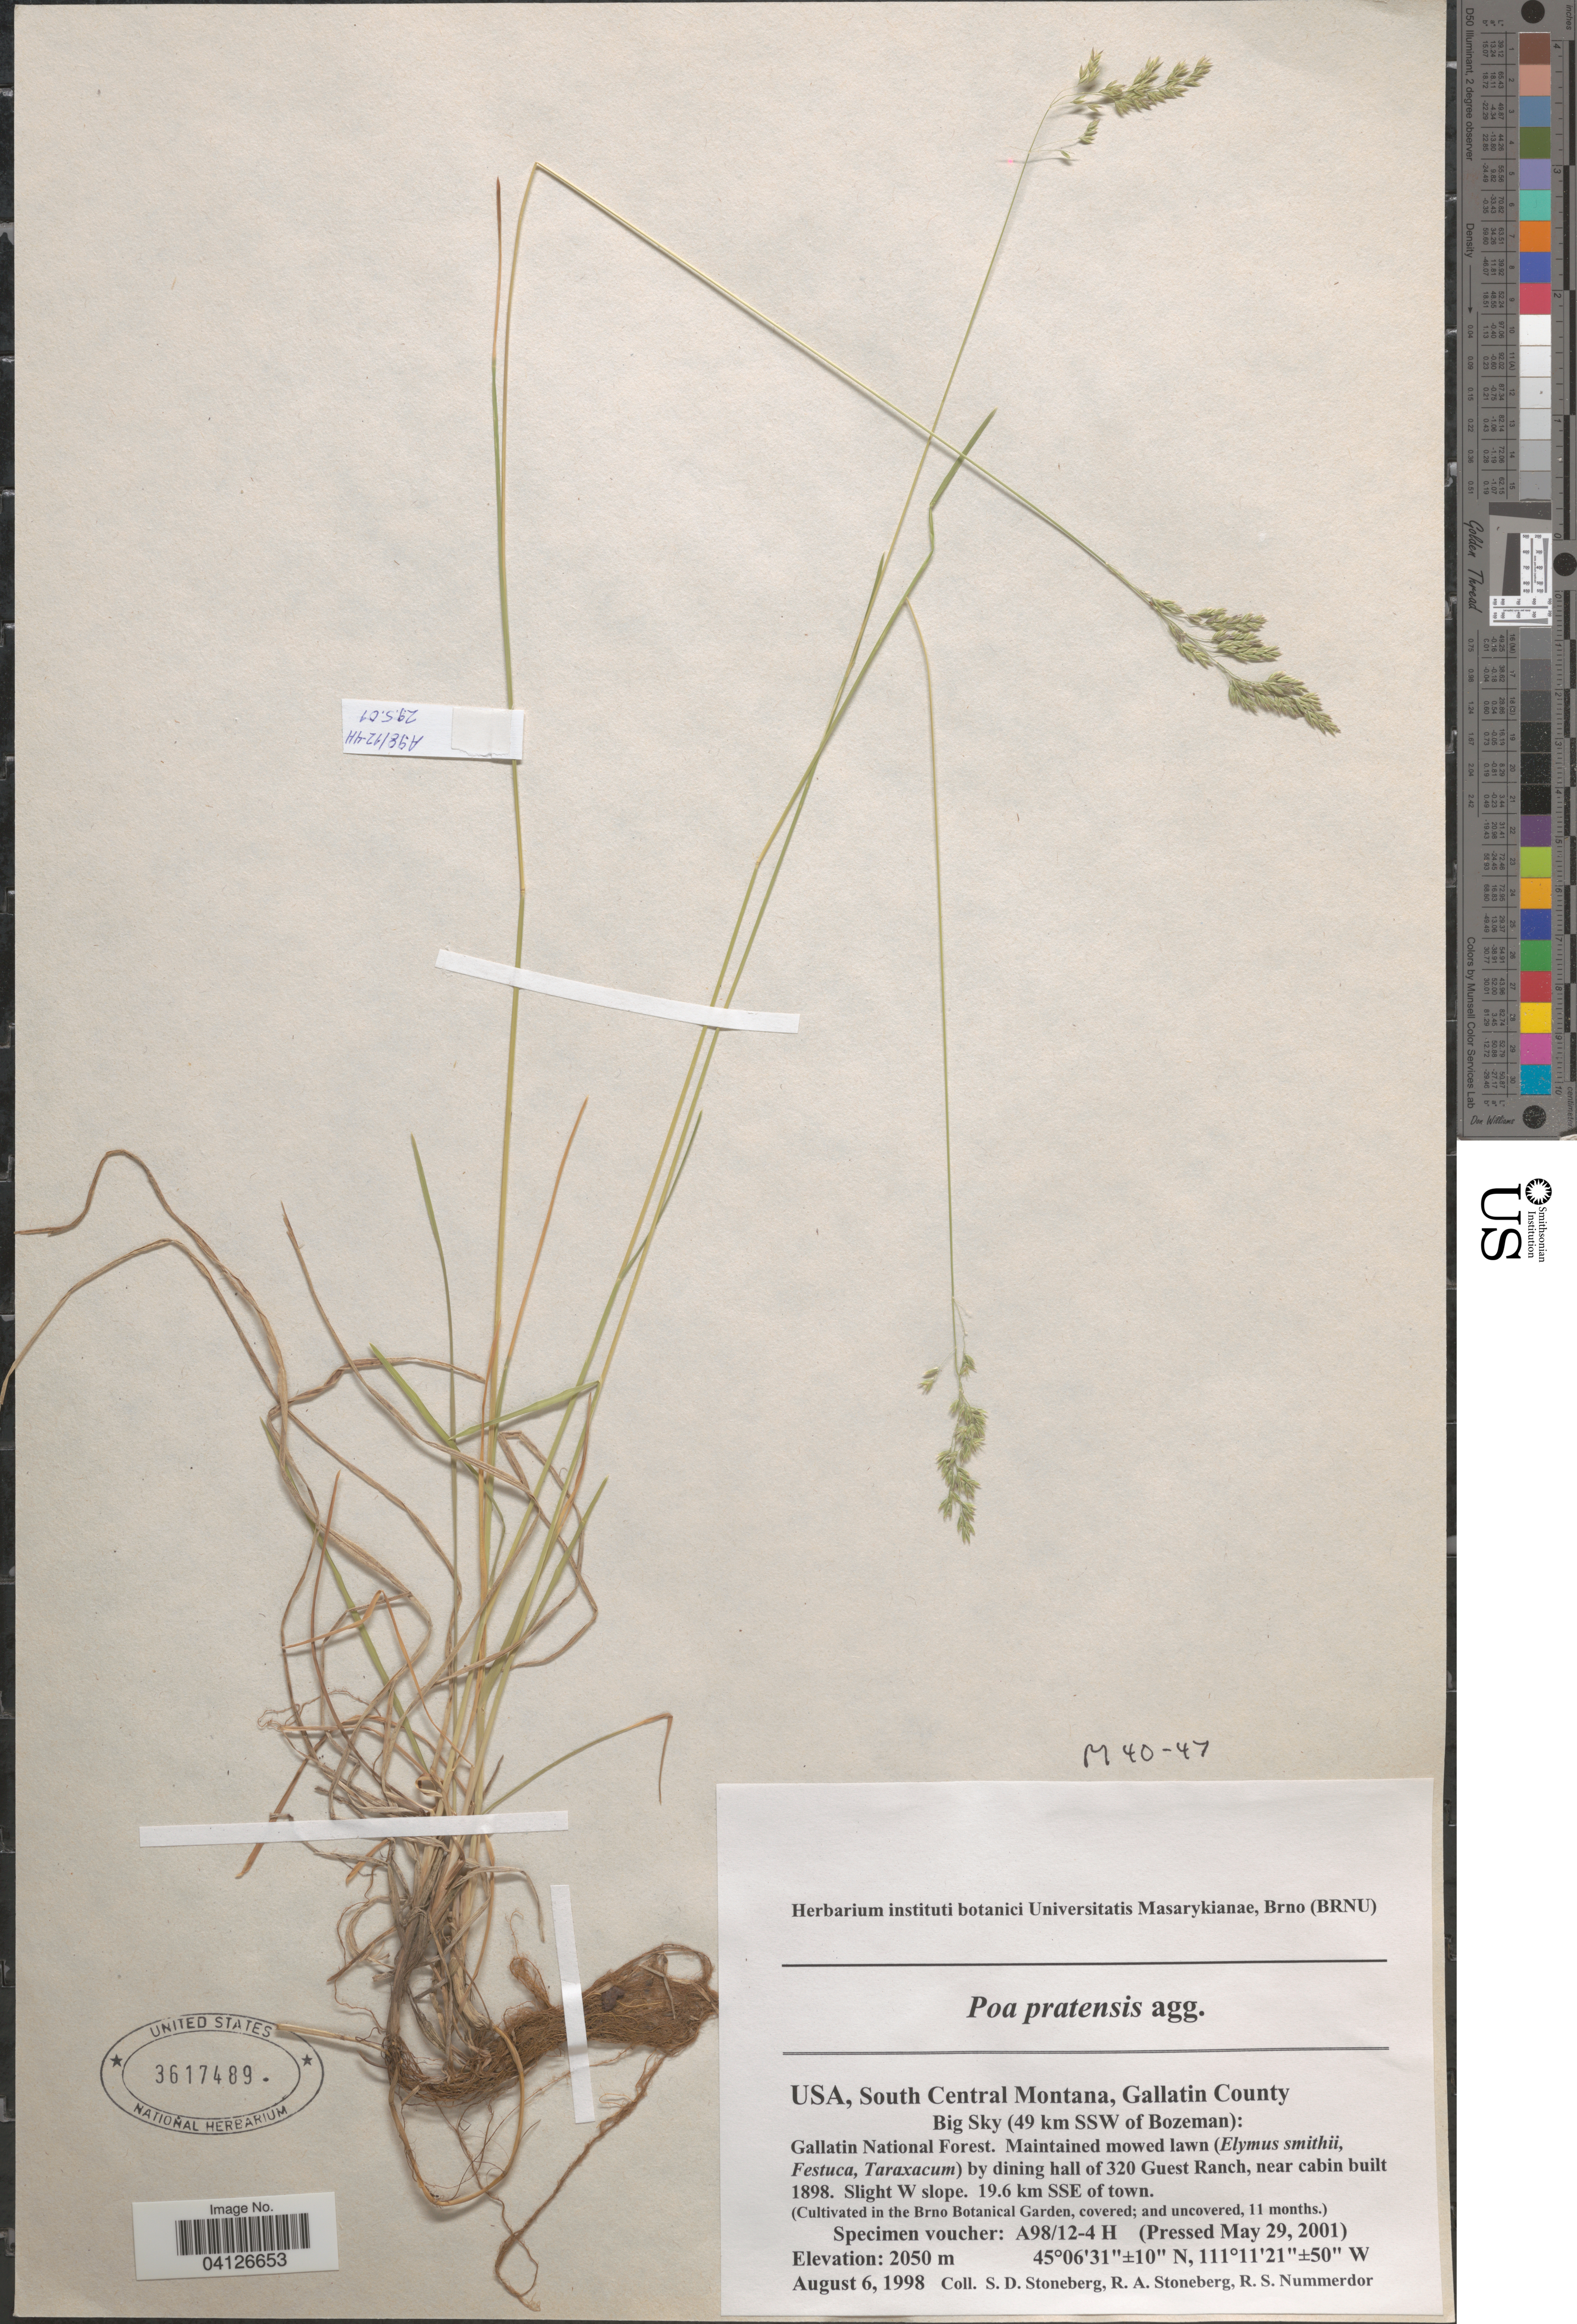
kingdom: Plantae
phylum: Tracheophyta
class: Liliopsida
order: Poales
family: Poaceae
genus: Poa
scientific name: Poa pratensis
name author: L.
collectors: Ex herb. instituti botanici Universitatis Masarykianae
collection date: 2001-05-29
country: Czechia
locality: (Cultivated in the Brno Botanical Garden, covered; and uncovered, 11 months.).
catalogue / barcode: US 3617489